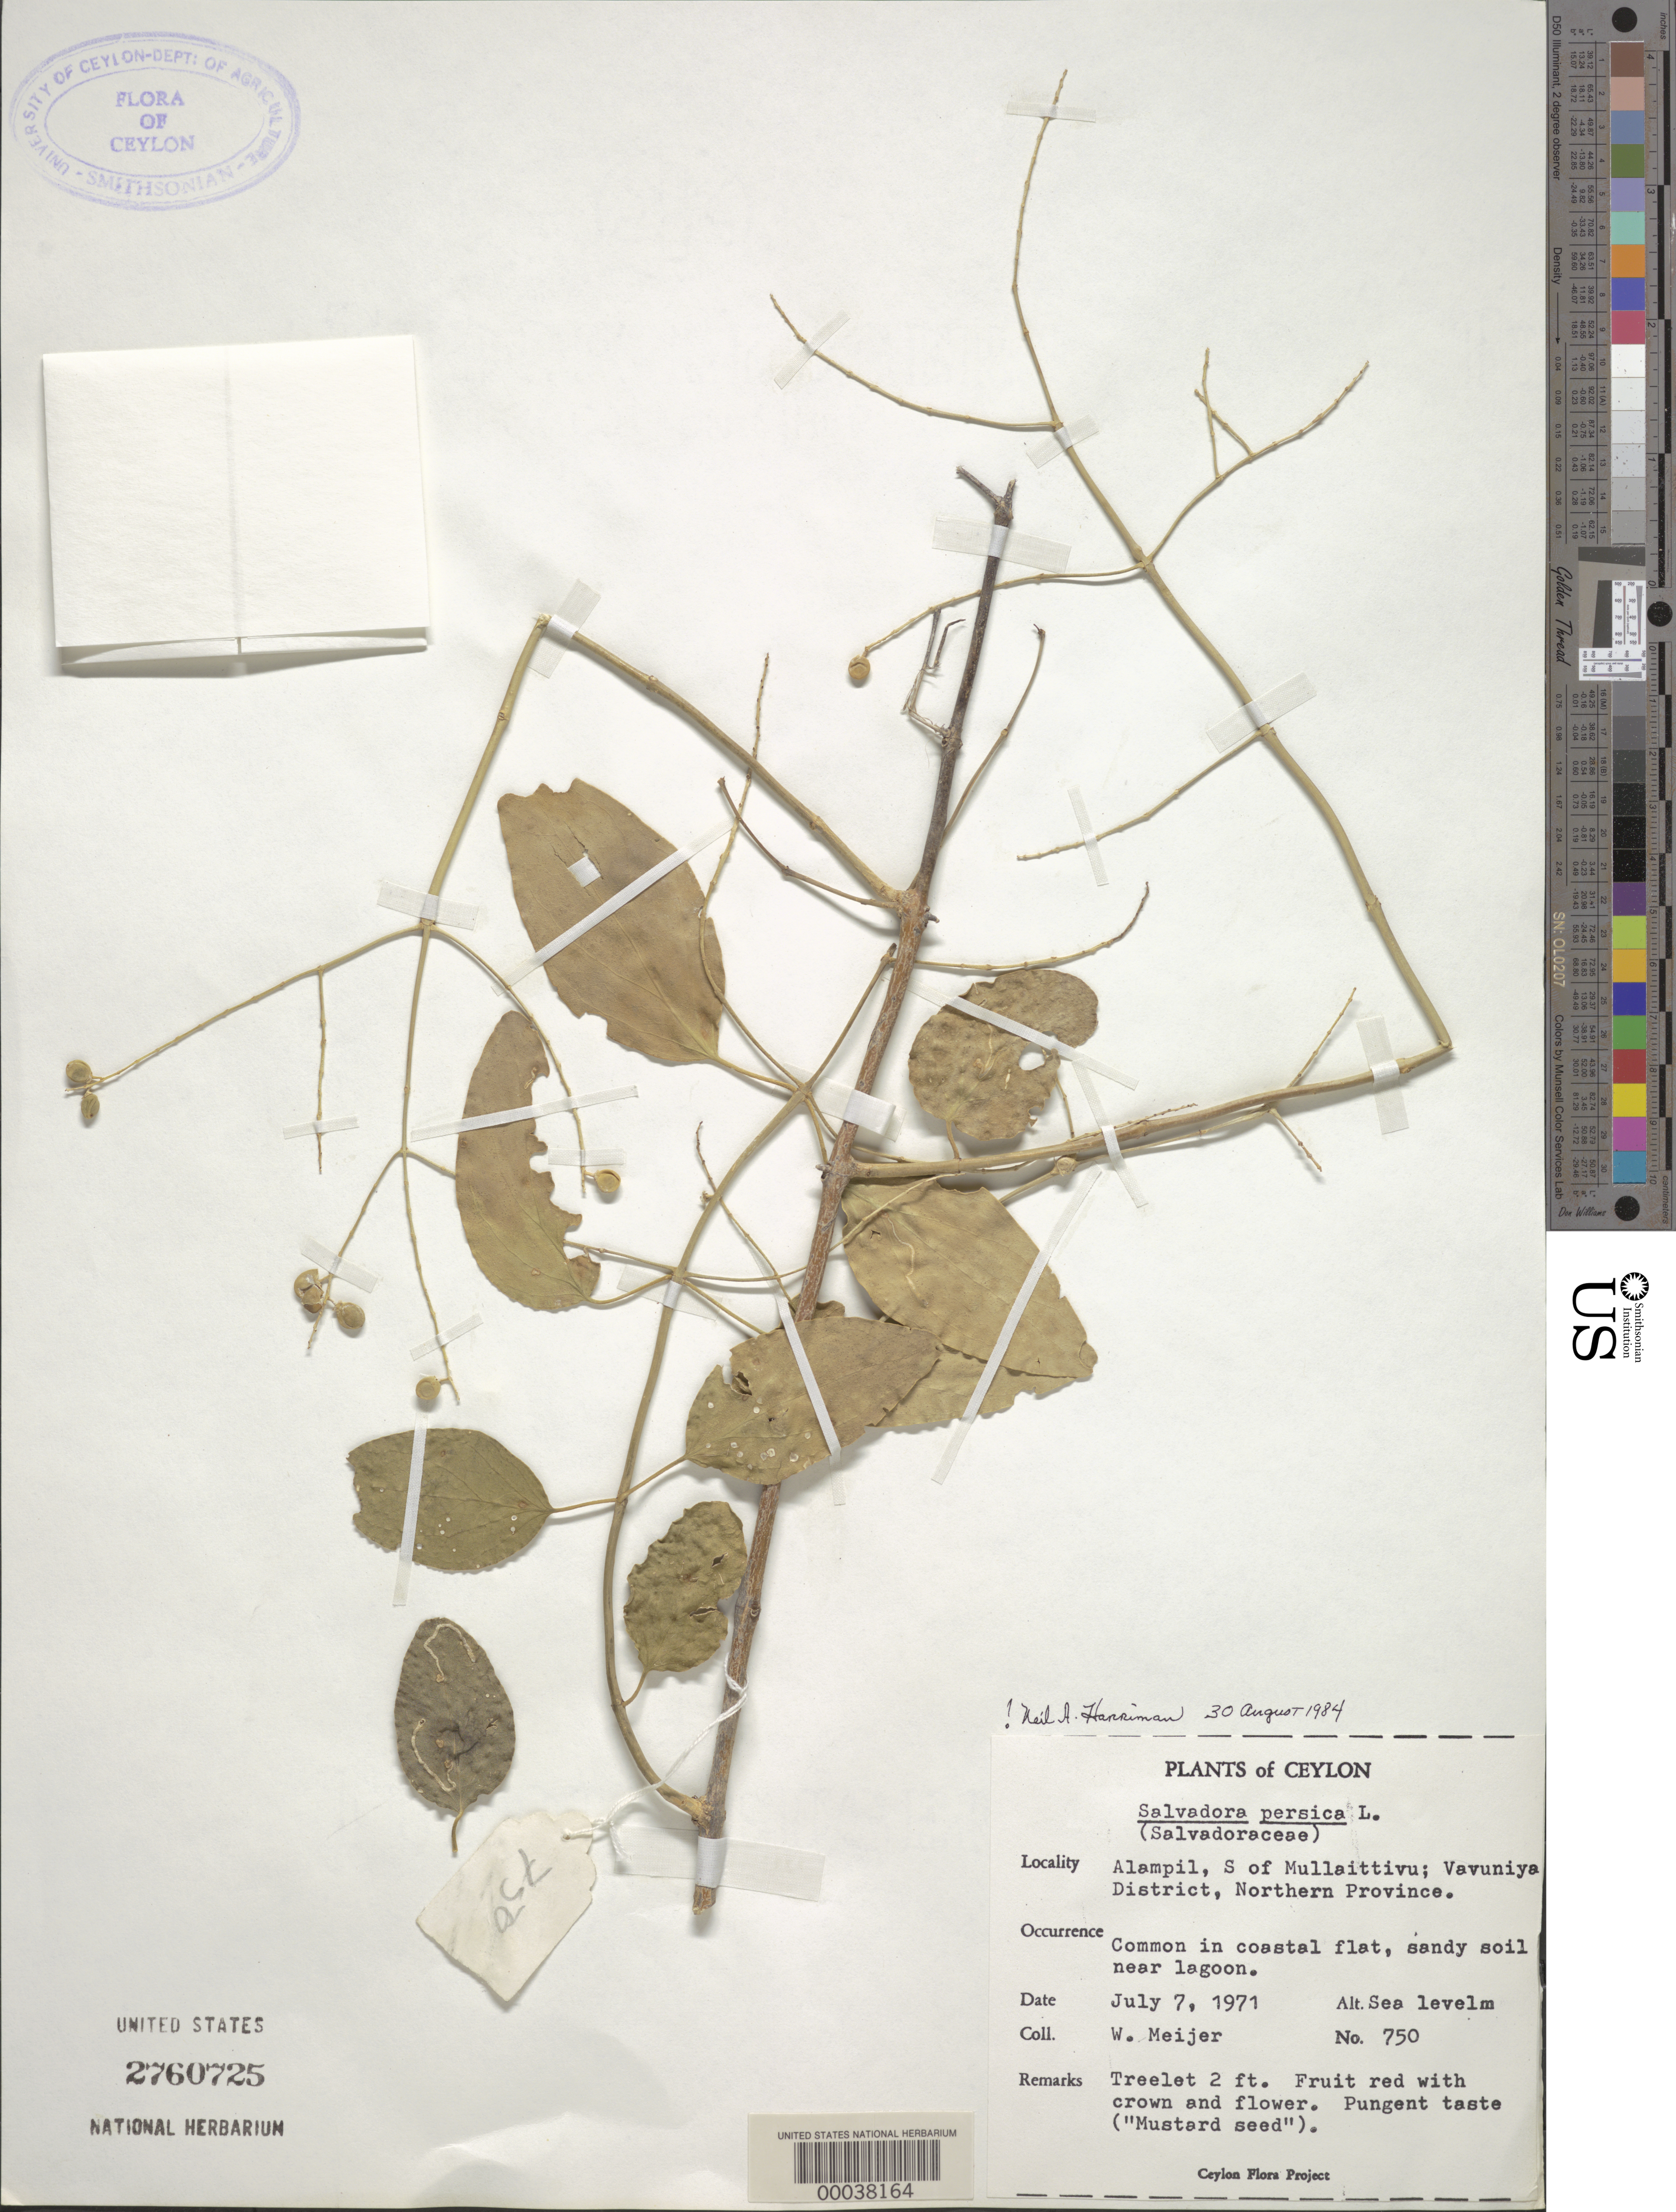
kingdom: Plantae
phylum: Tracheophyta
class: Magnoliopsida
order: Brassicales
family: Salvadoraceae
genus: Salvadora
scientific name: Salvadora persica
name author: L.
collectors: W. Meijer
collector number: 750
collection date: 1971-07-07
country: Sri Lanka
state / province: Northern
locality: Ceylon. Alampil, S of Mullaittivu; Vavuniya District, Northern Province.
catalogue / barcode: US 2760725